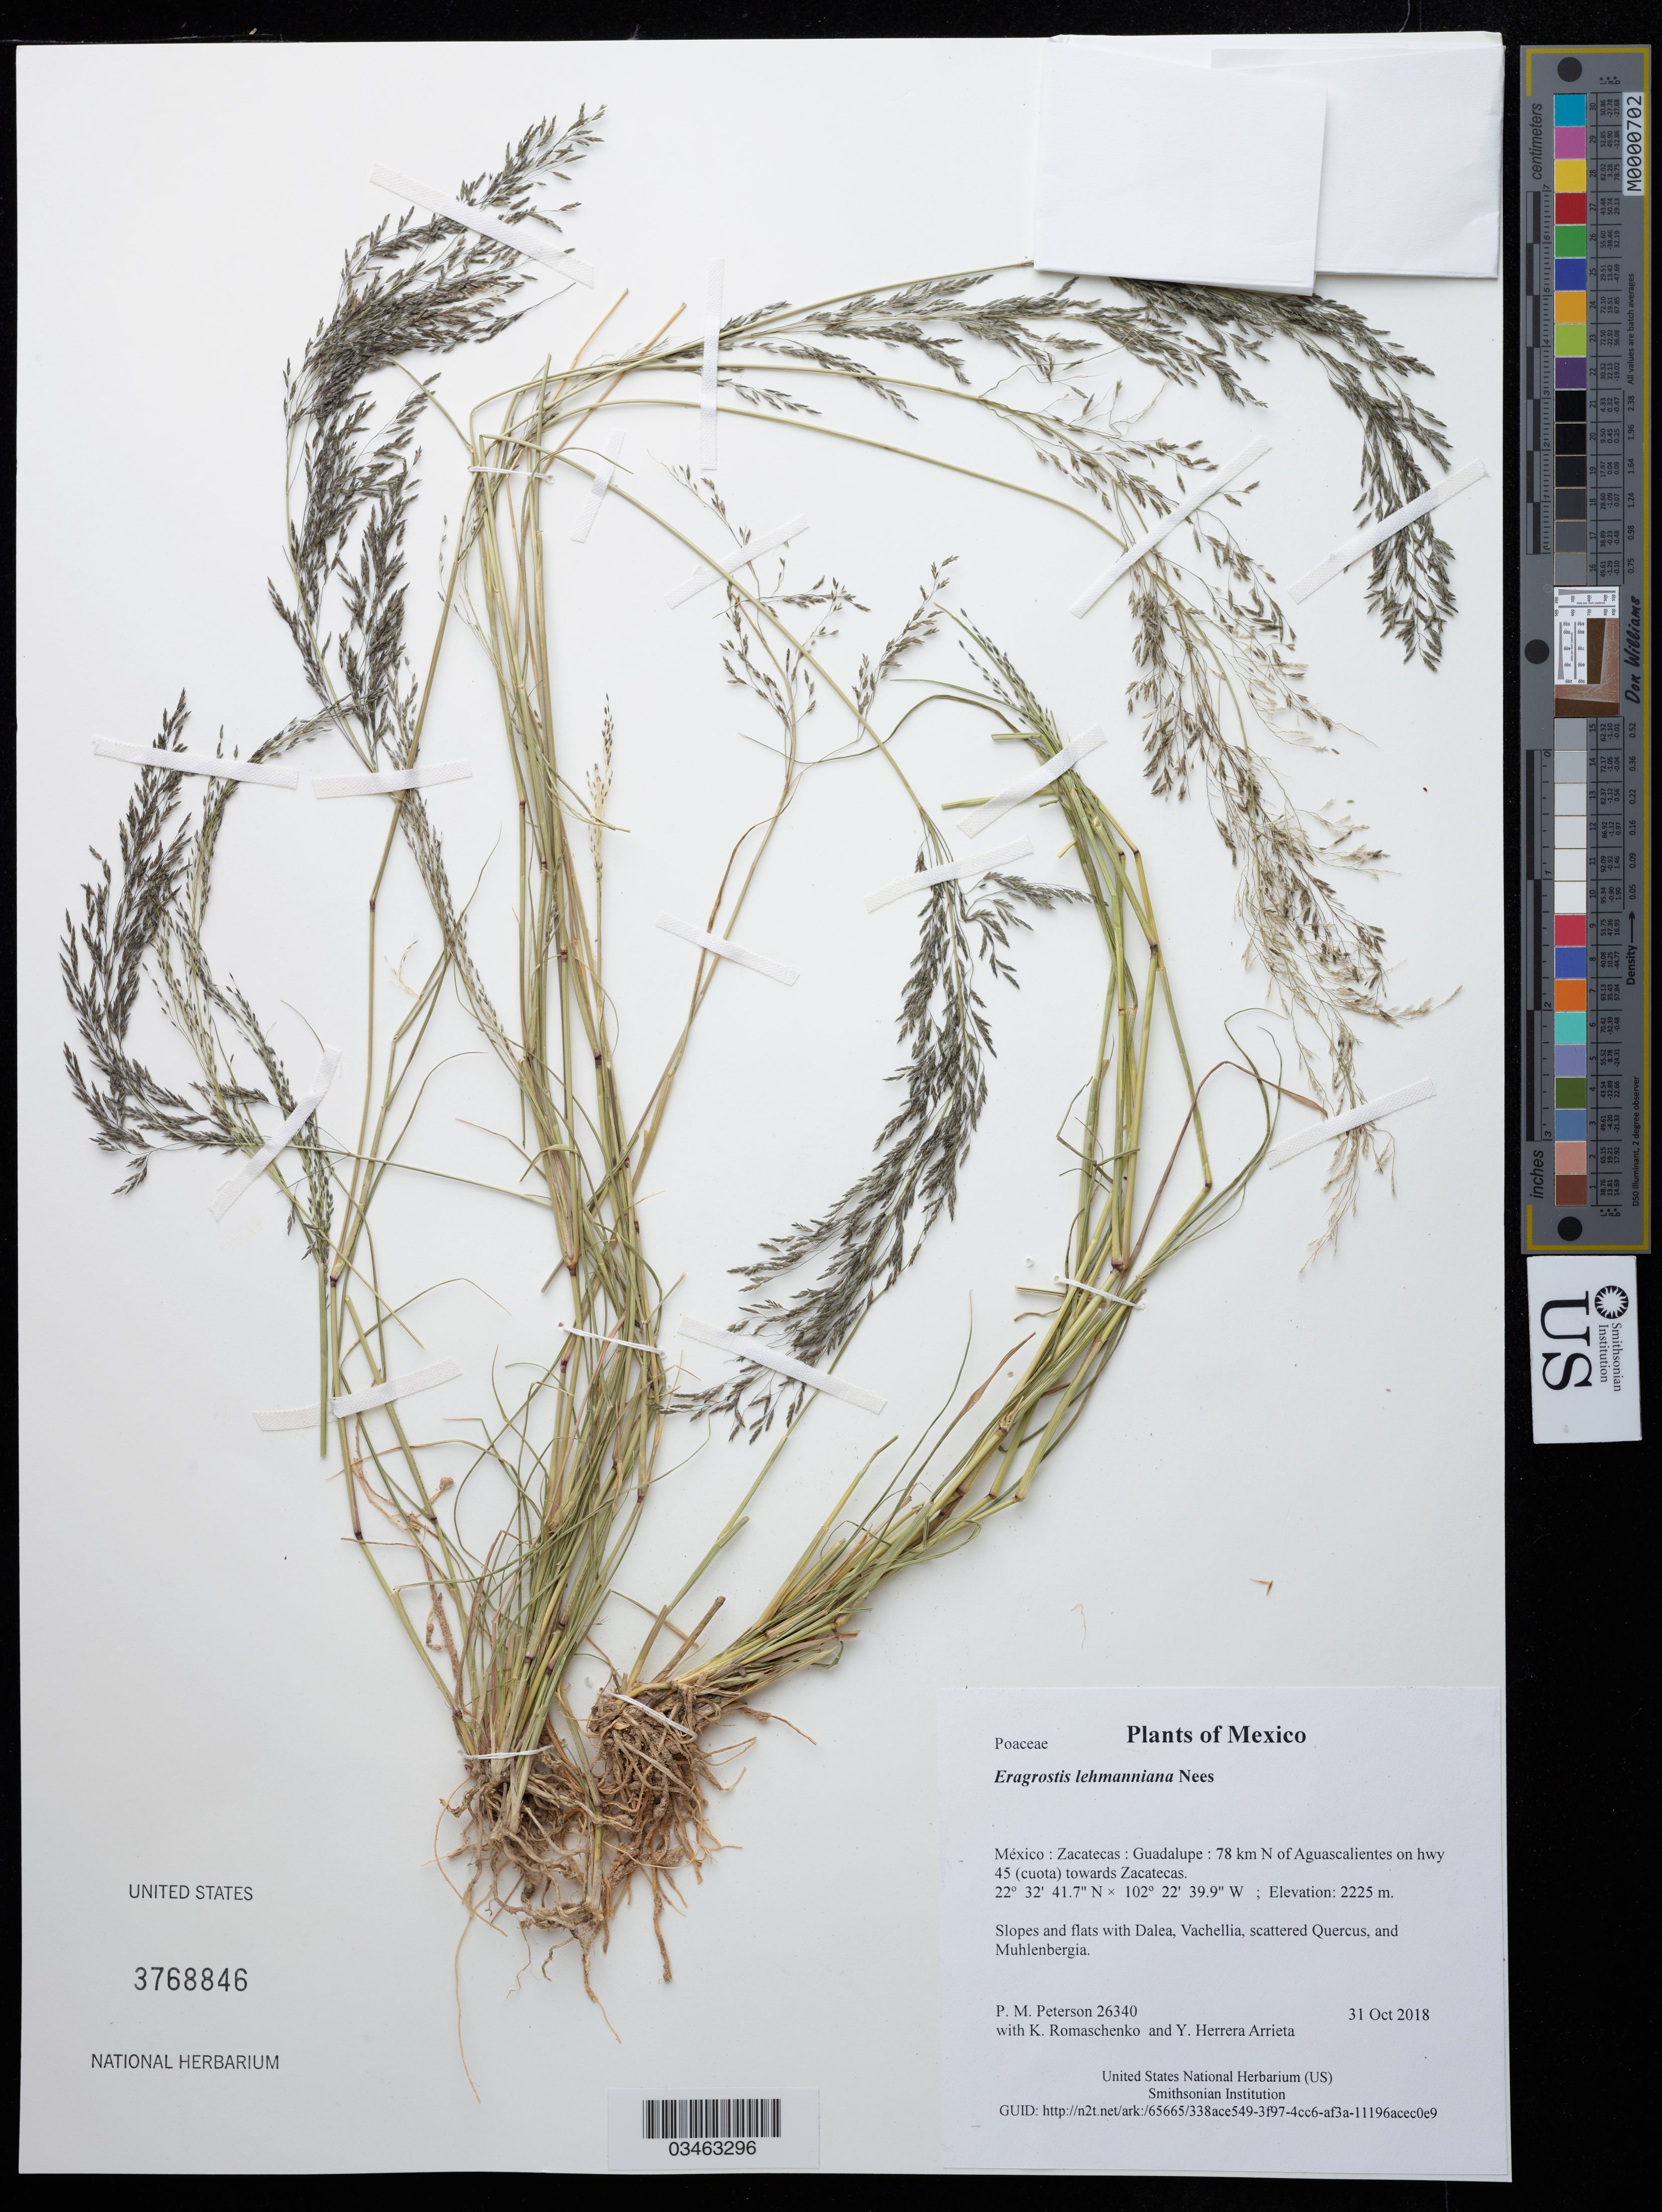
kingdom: Plantae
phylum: Tracheophyta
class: Liliopsida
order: Poales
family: Poaceae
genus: Eragrostis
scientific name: Eragrostis lehmanniana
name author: Nees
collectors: P. M. Peterson, K. Romaschenko & Y. Herrera Arrieta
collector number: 26340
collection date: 2018-10-31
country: México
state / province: Zacatecas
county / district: Guadalupe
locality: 78 km N of Aguascalientes on hwy 45 (cuota) towards Zacatecas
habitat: Slopes and flats with Dalea, Vachellia, scattered Quercus, and Muhlenbergia.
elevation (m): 2225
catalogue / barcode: US 3768846